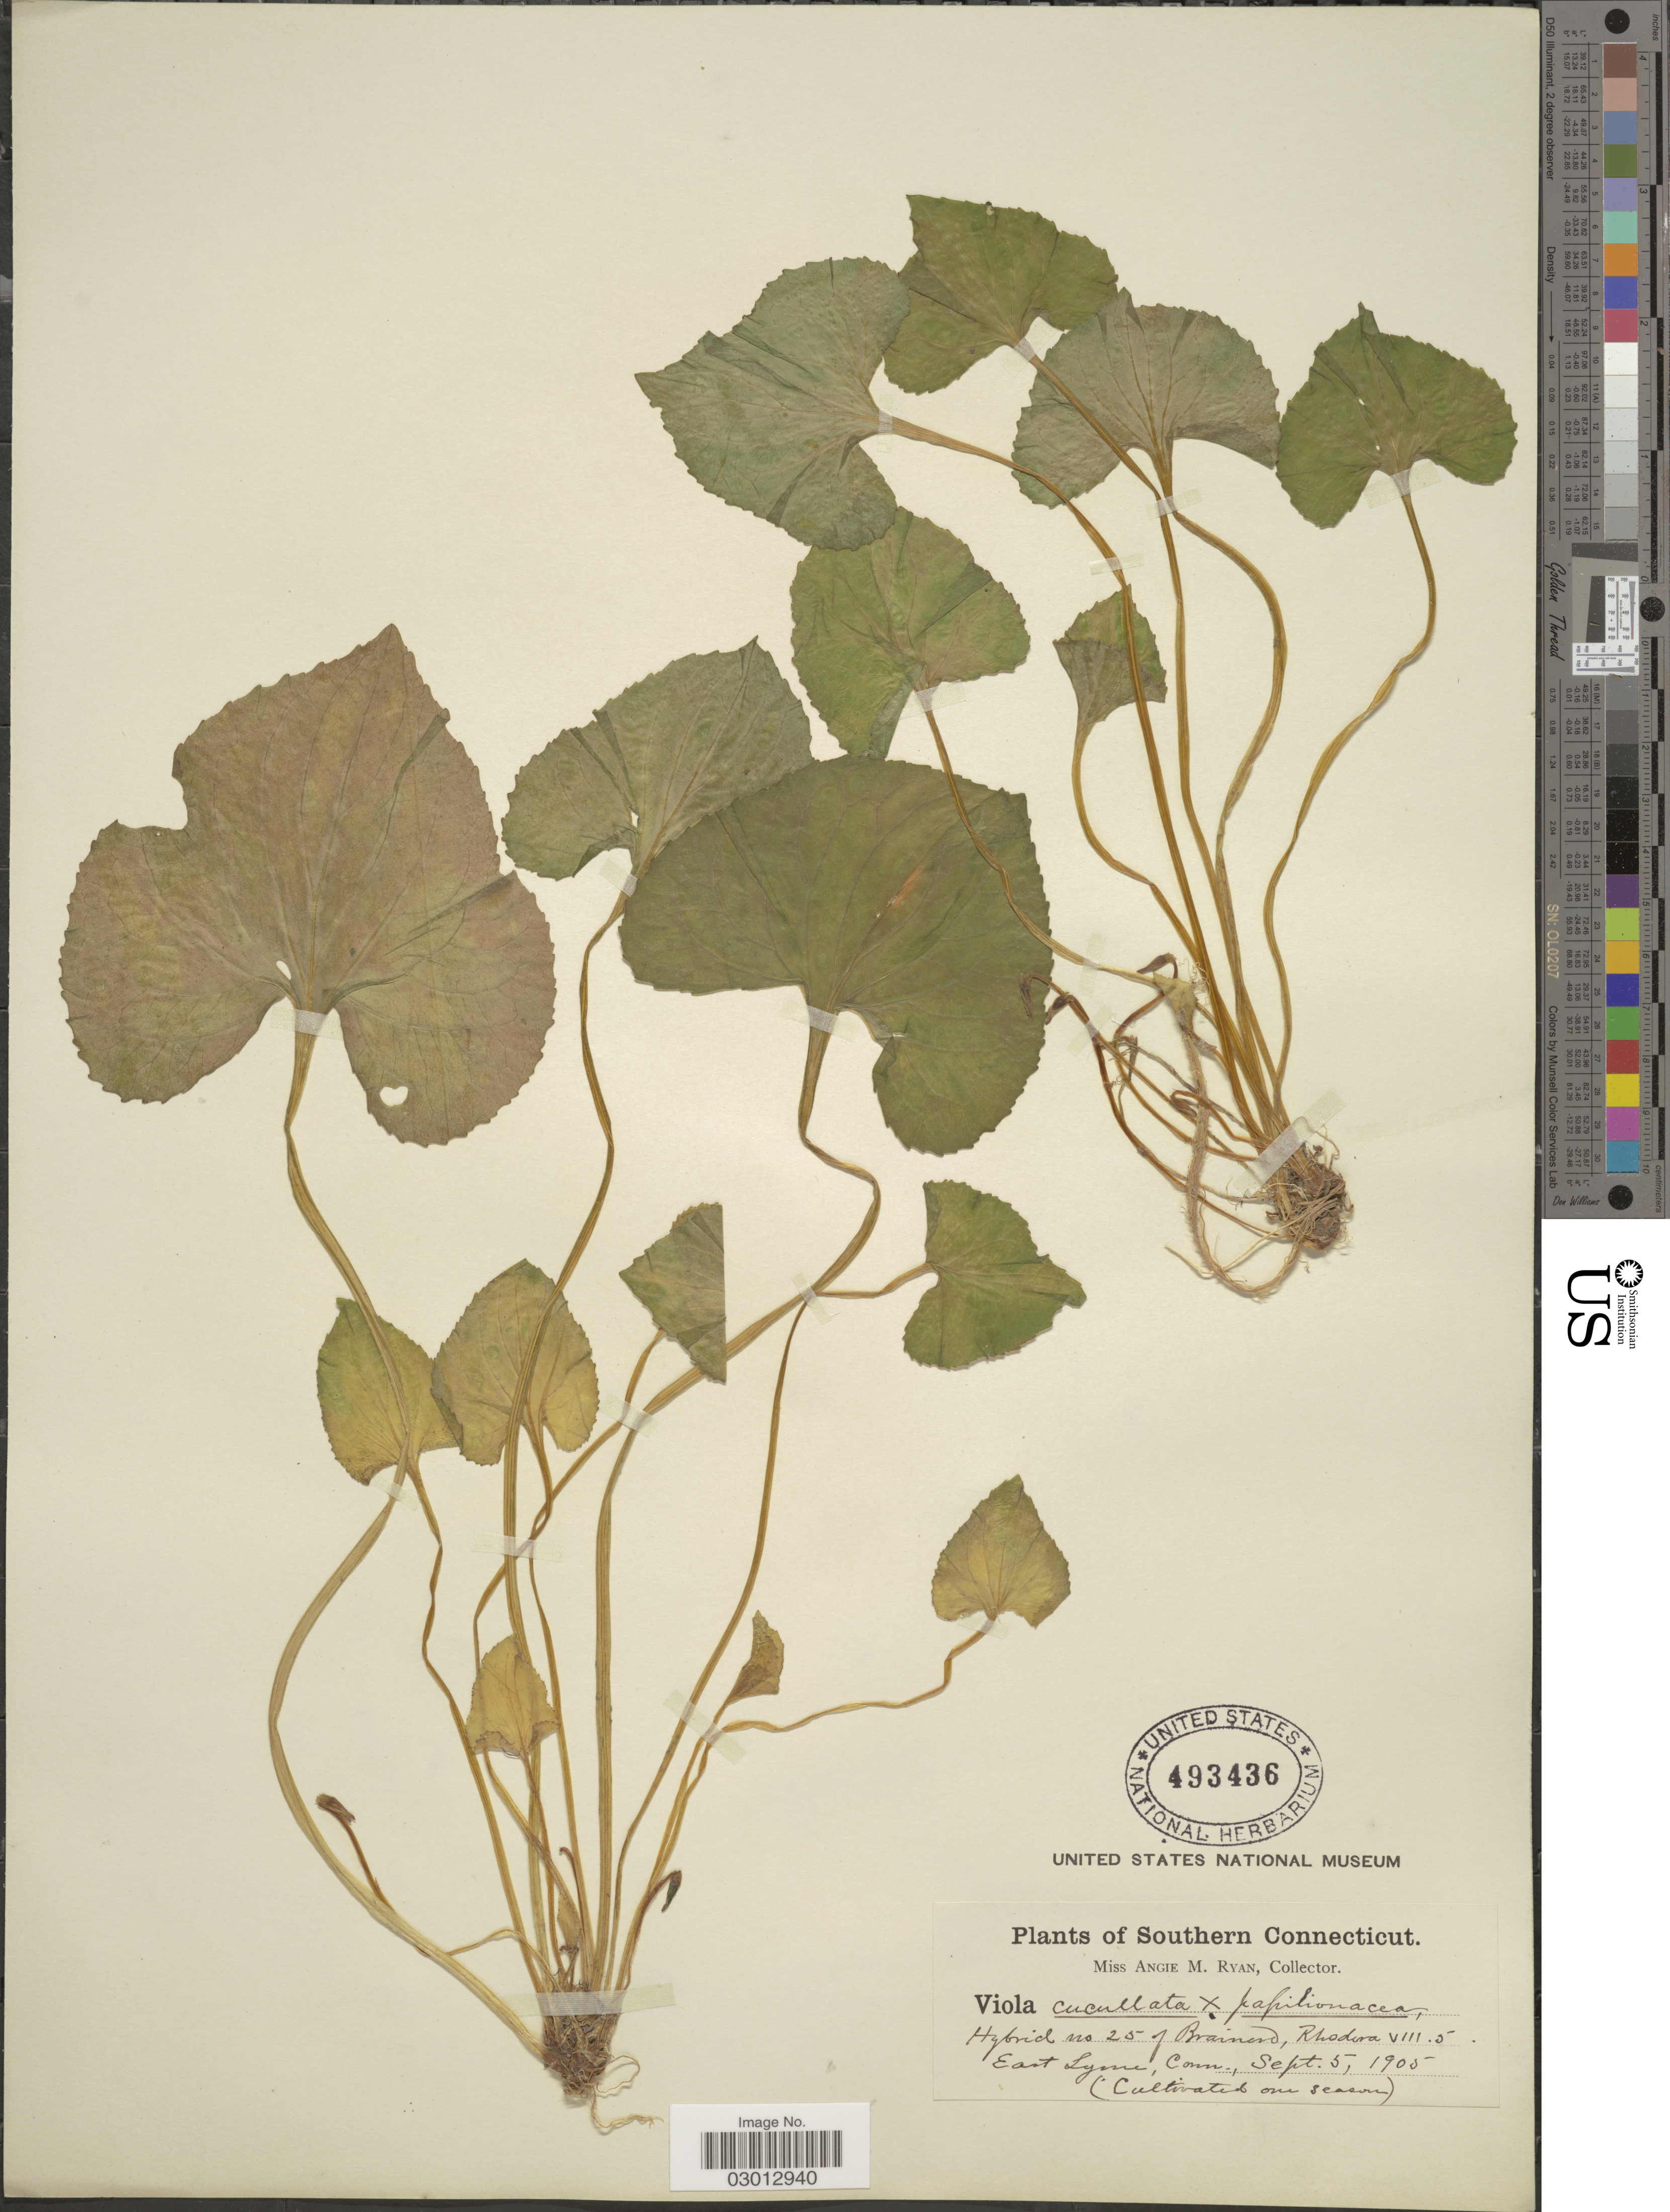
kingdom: Plantae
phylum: Tracheophyta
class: Magnoliopsida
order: Malpighiales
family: Violaceae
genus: Viola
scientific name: Viola papilionacea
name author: Pursh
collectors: A. Ryan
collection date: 1905-09-05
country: United States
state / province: Connecticut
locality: Southern Connecticut. East Lyme, Conn.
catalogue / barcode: US 493436